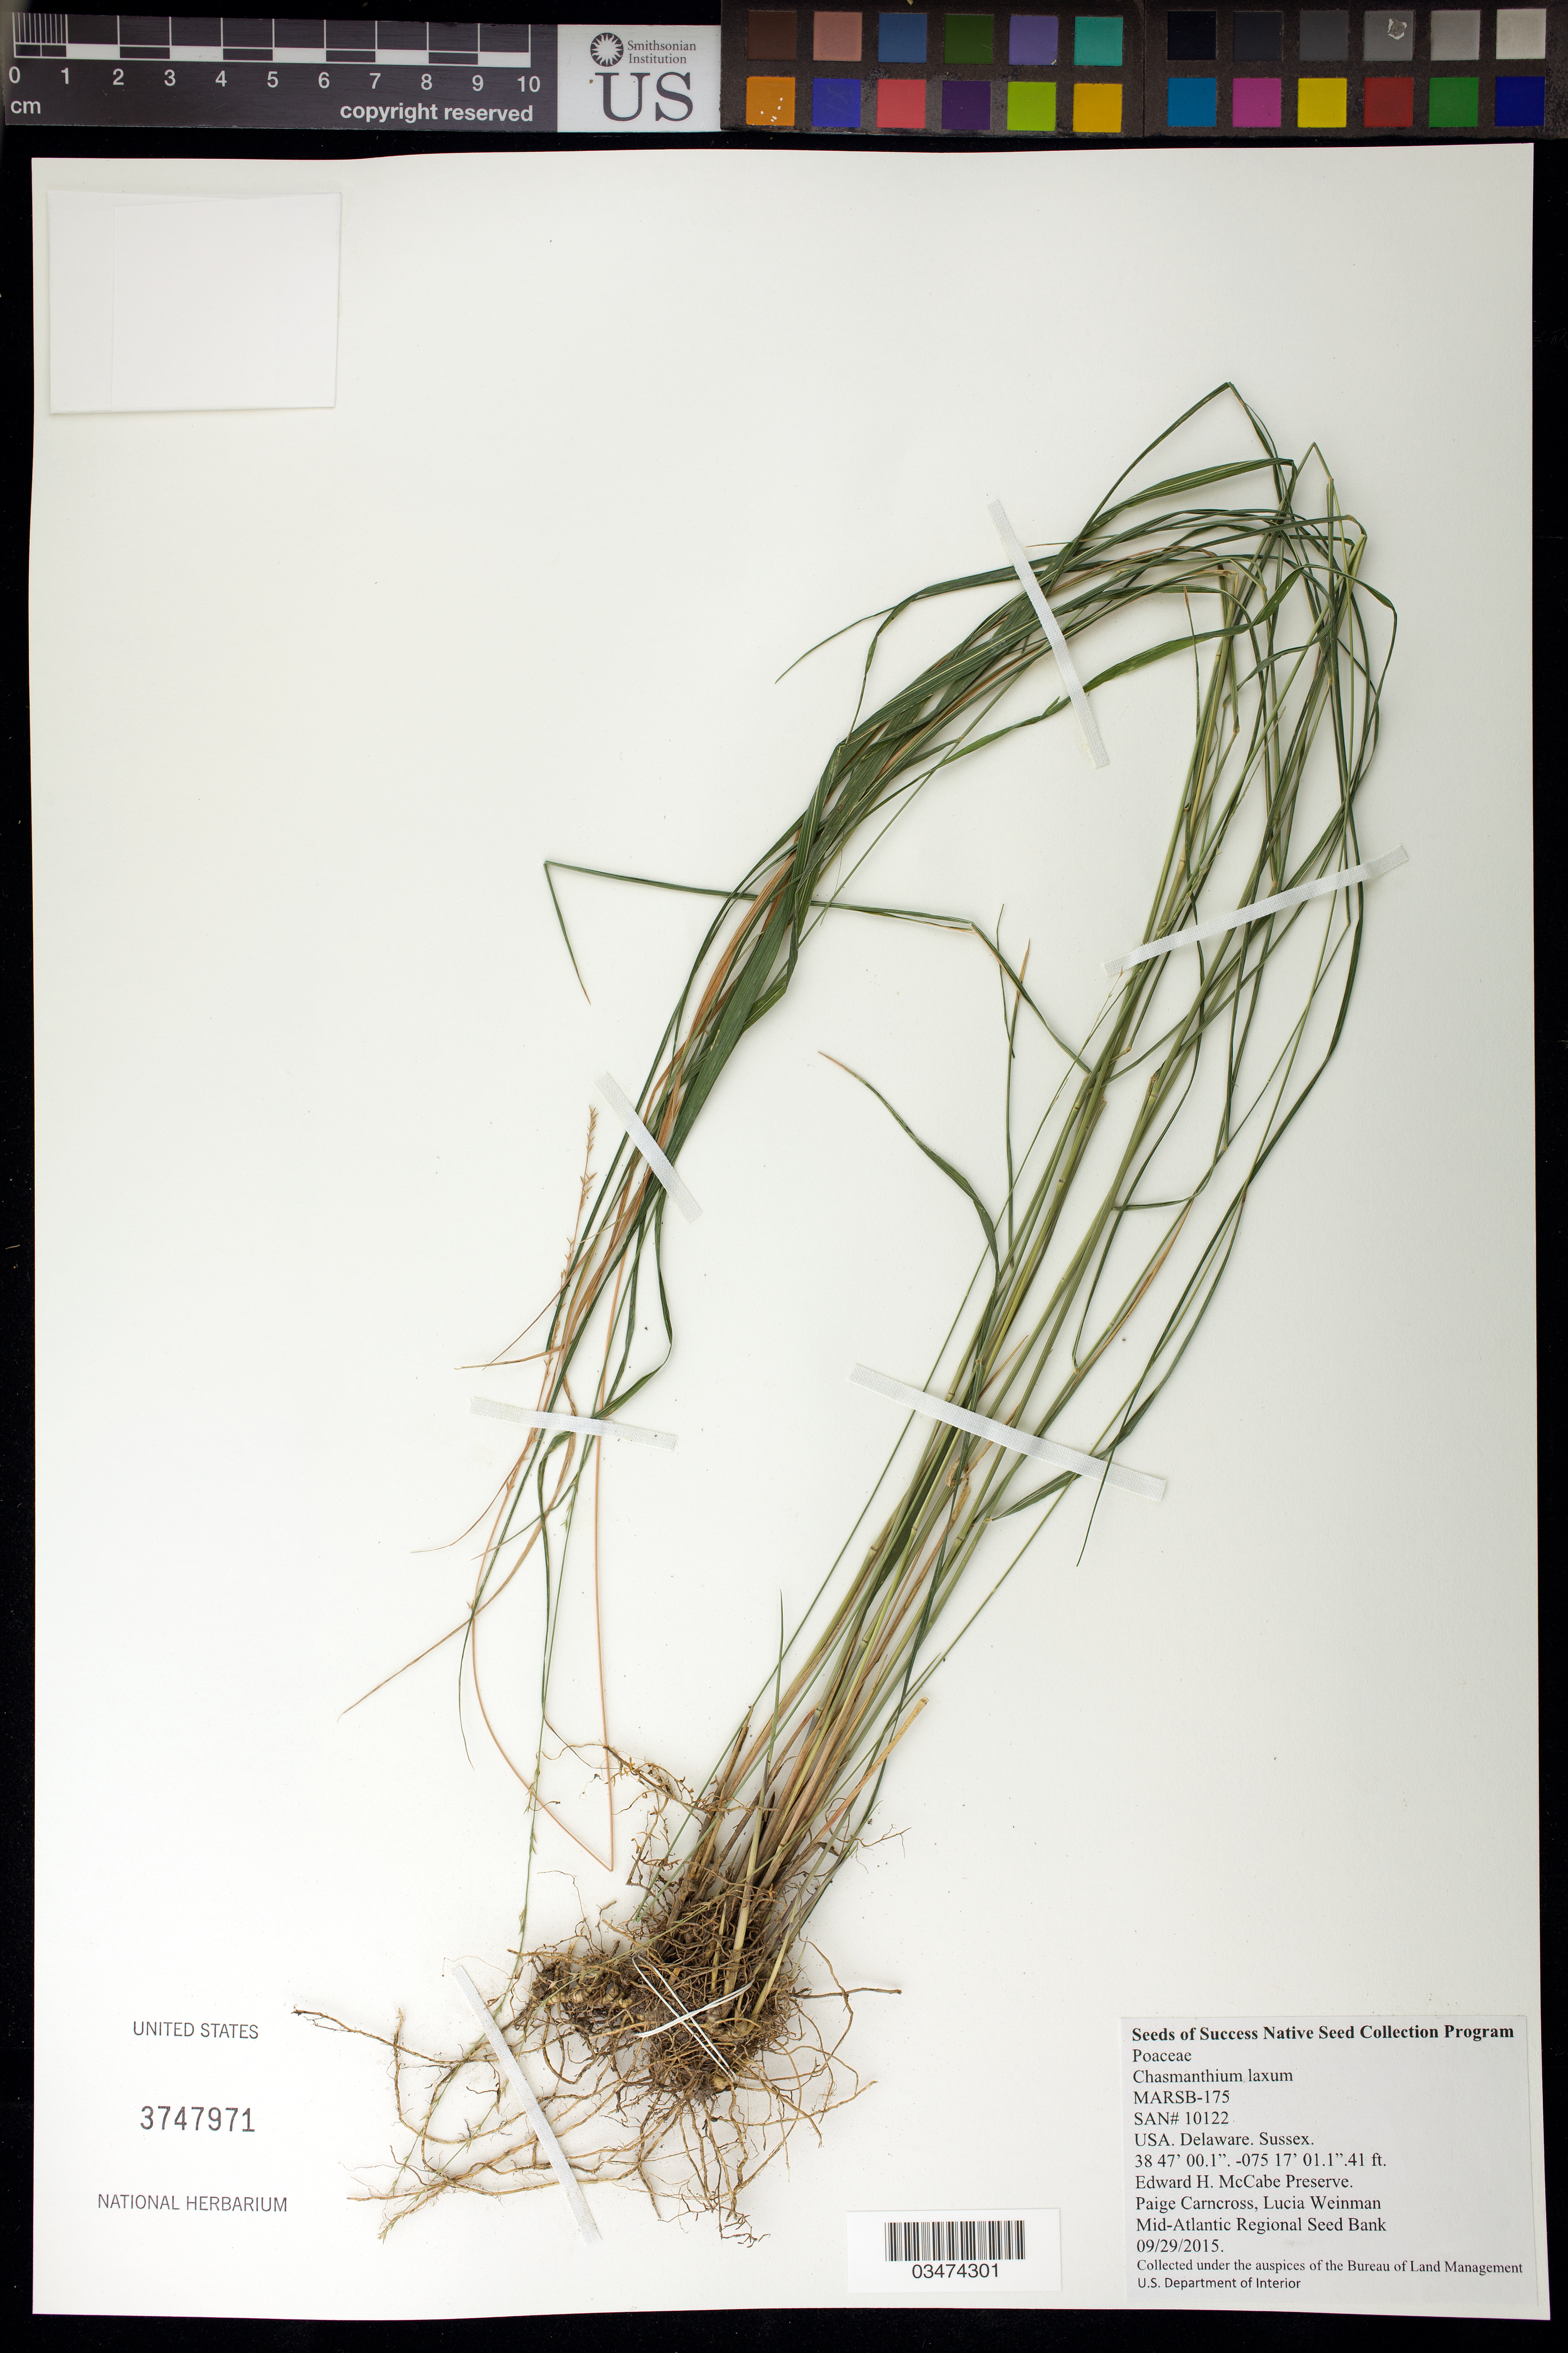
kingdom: Plantae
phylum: Tracheophyta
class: Liliopsida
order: Poales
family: Poaceae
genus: Chasmanthium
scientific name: Chasmanthium laxum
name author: (L.) H.O. Yates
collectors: P. Carncross & L. Weinman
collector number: MARSB-175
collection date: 2015-09-29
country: United States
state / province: Delaware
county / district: Sussex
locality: Edward H. McCabe Preserve, White, yellow and blue trails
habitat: Dry Loblolly-Beach-Holly Forest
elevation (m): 12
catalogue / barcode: US 3747971